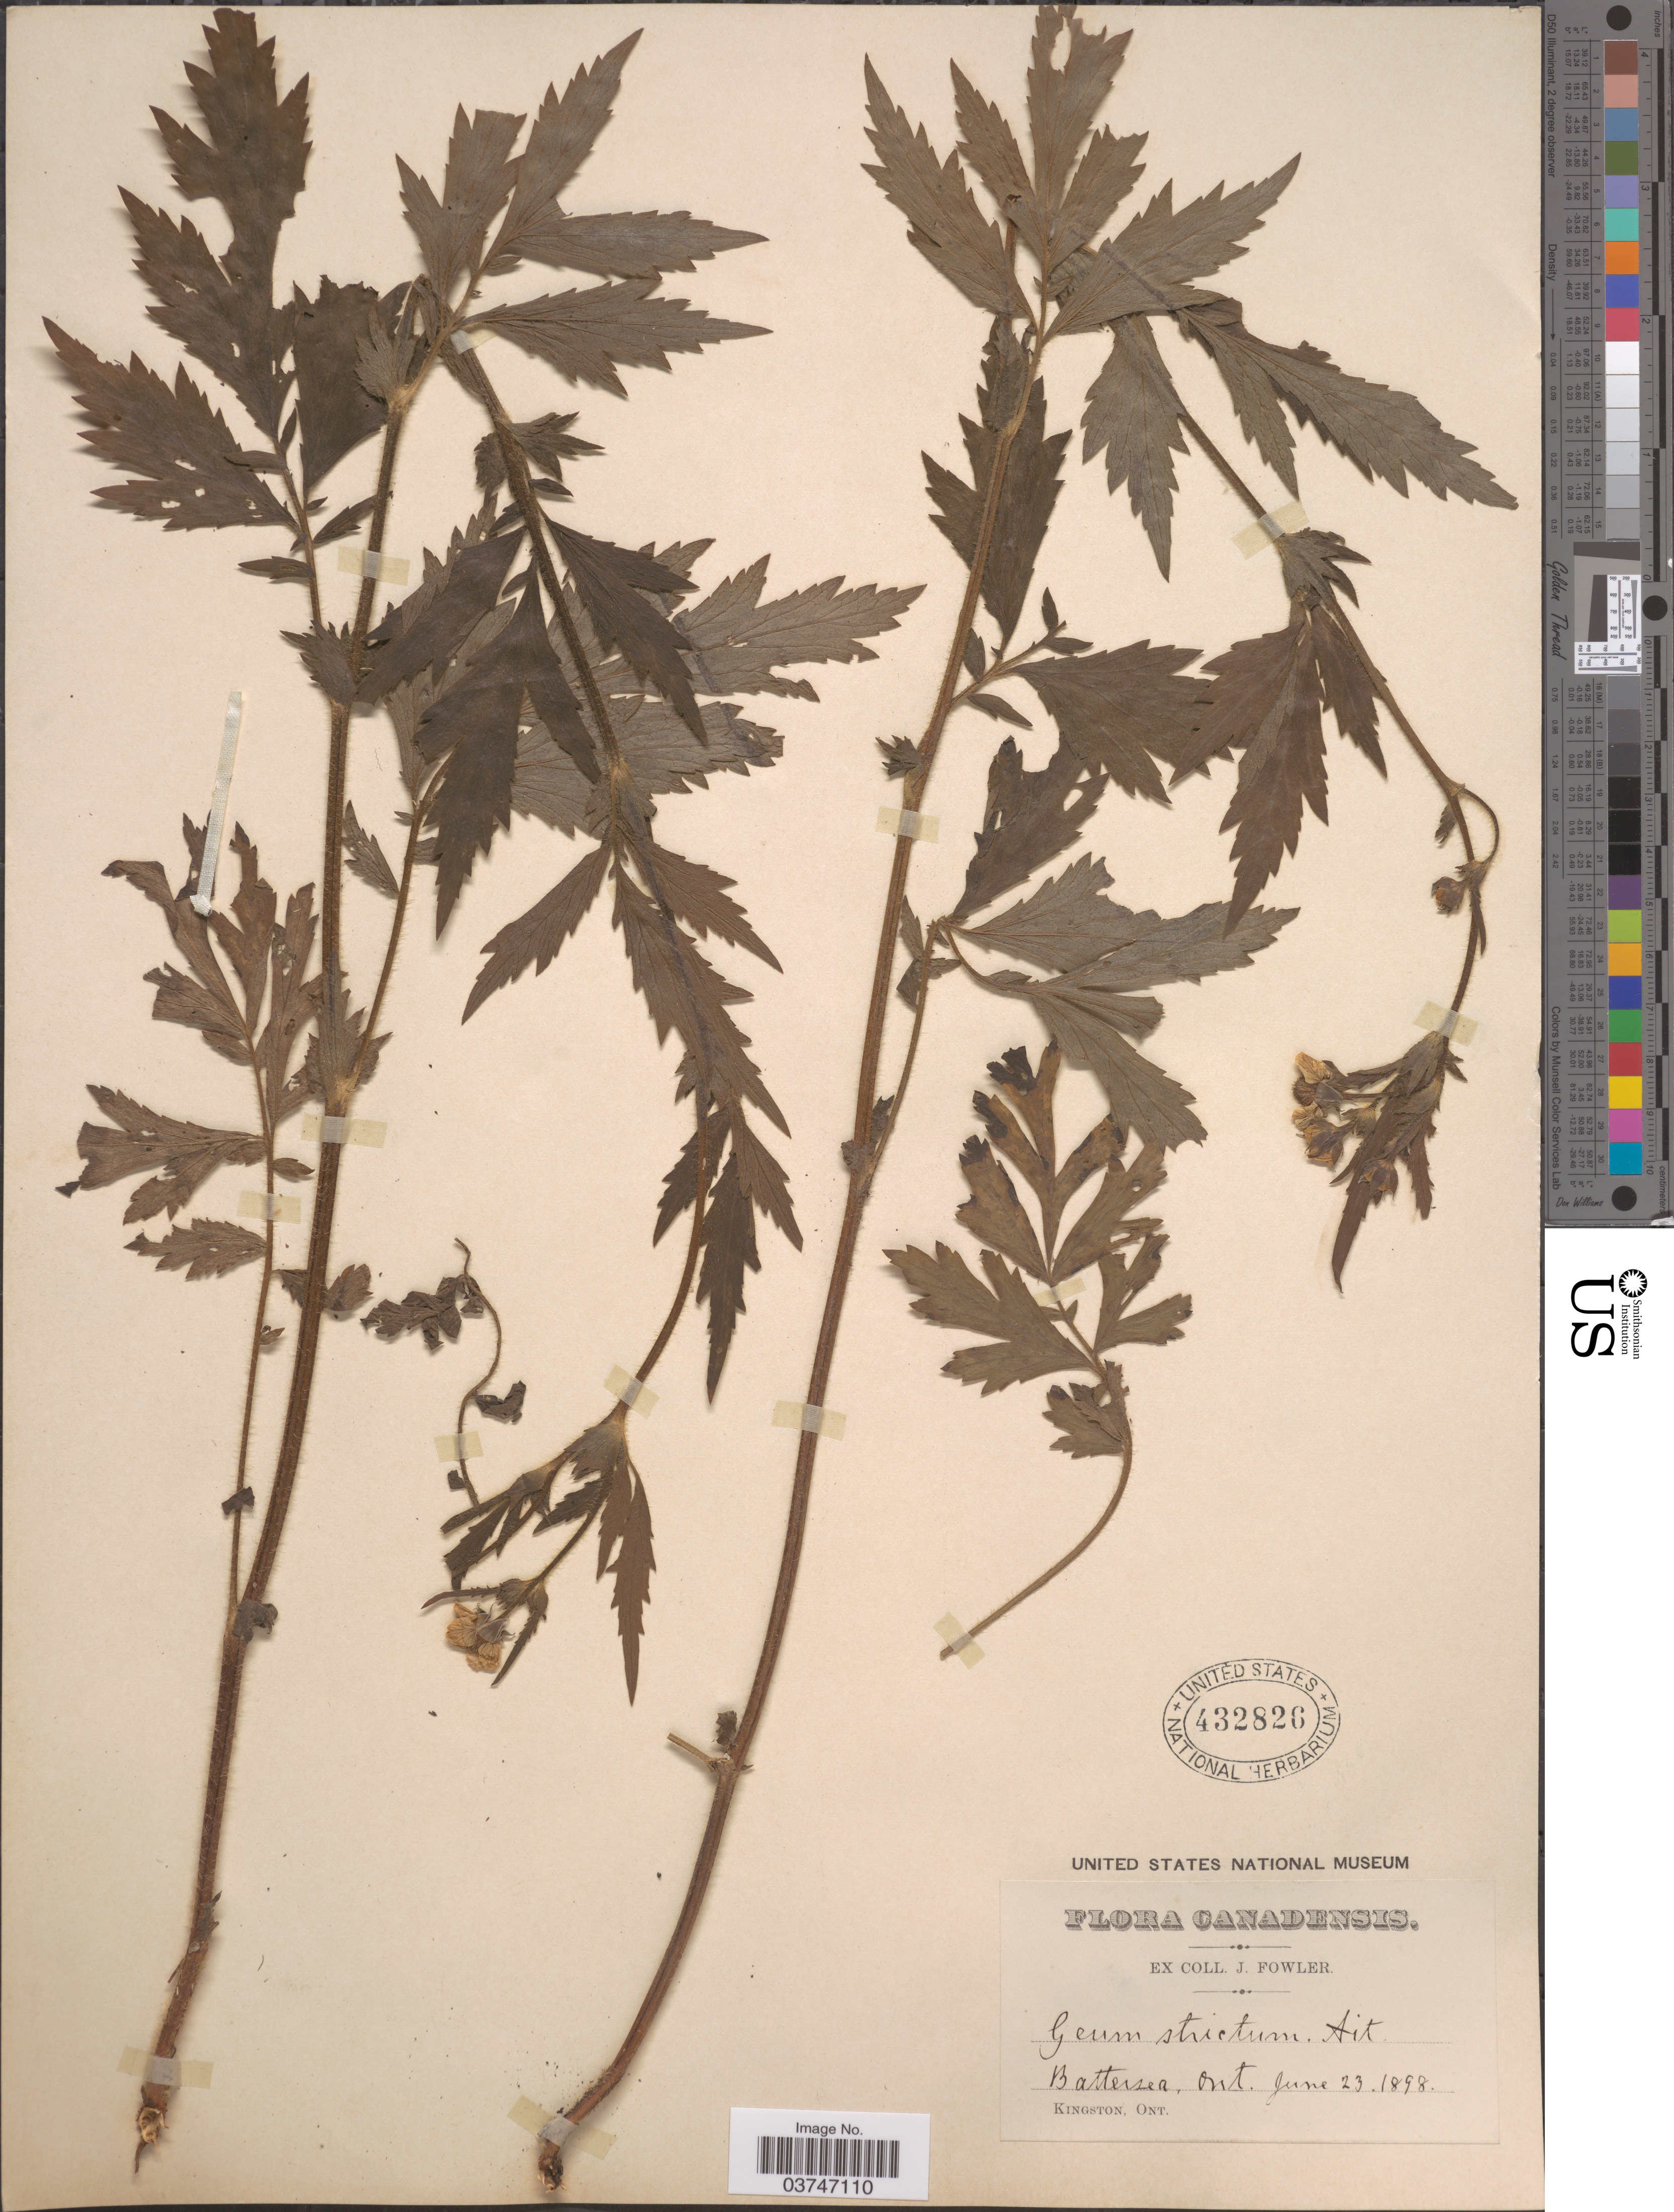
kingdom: Plantae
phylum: Tracheophyta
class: Magnoliopsida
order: Rosales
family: Rosaceae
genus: Geum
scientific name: Geum aleppicum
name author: Jacq.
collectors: J. Fowler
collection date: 1898-06-23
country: Canada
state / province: Ontario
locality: Battersea, Kingston.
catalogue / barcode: US 432826